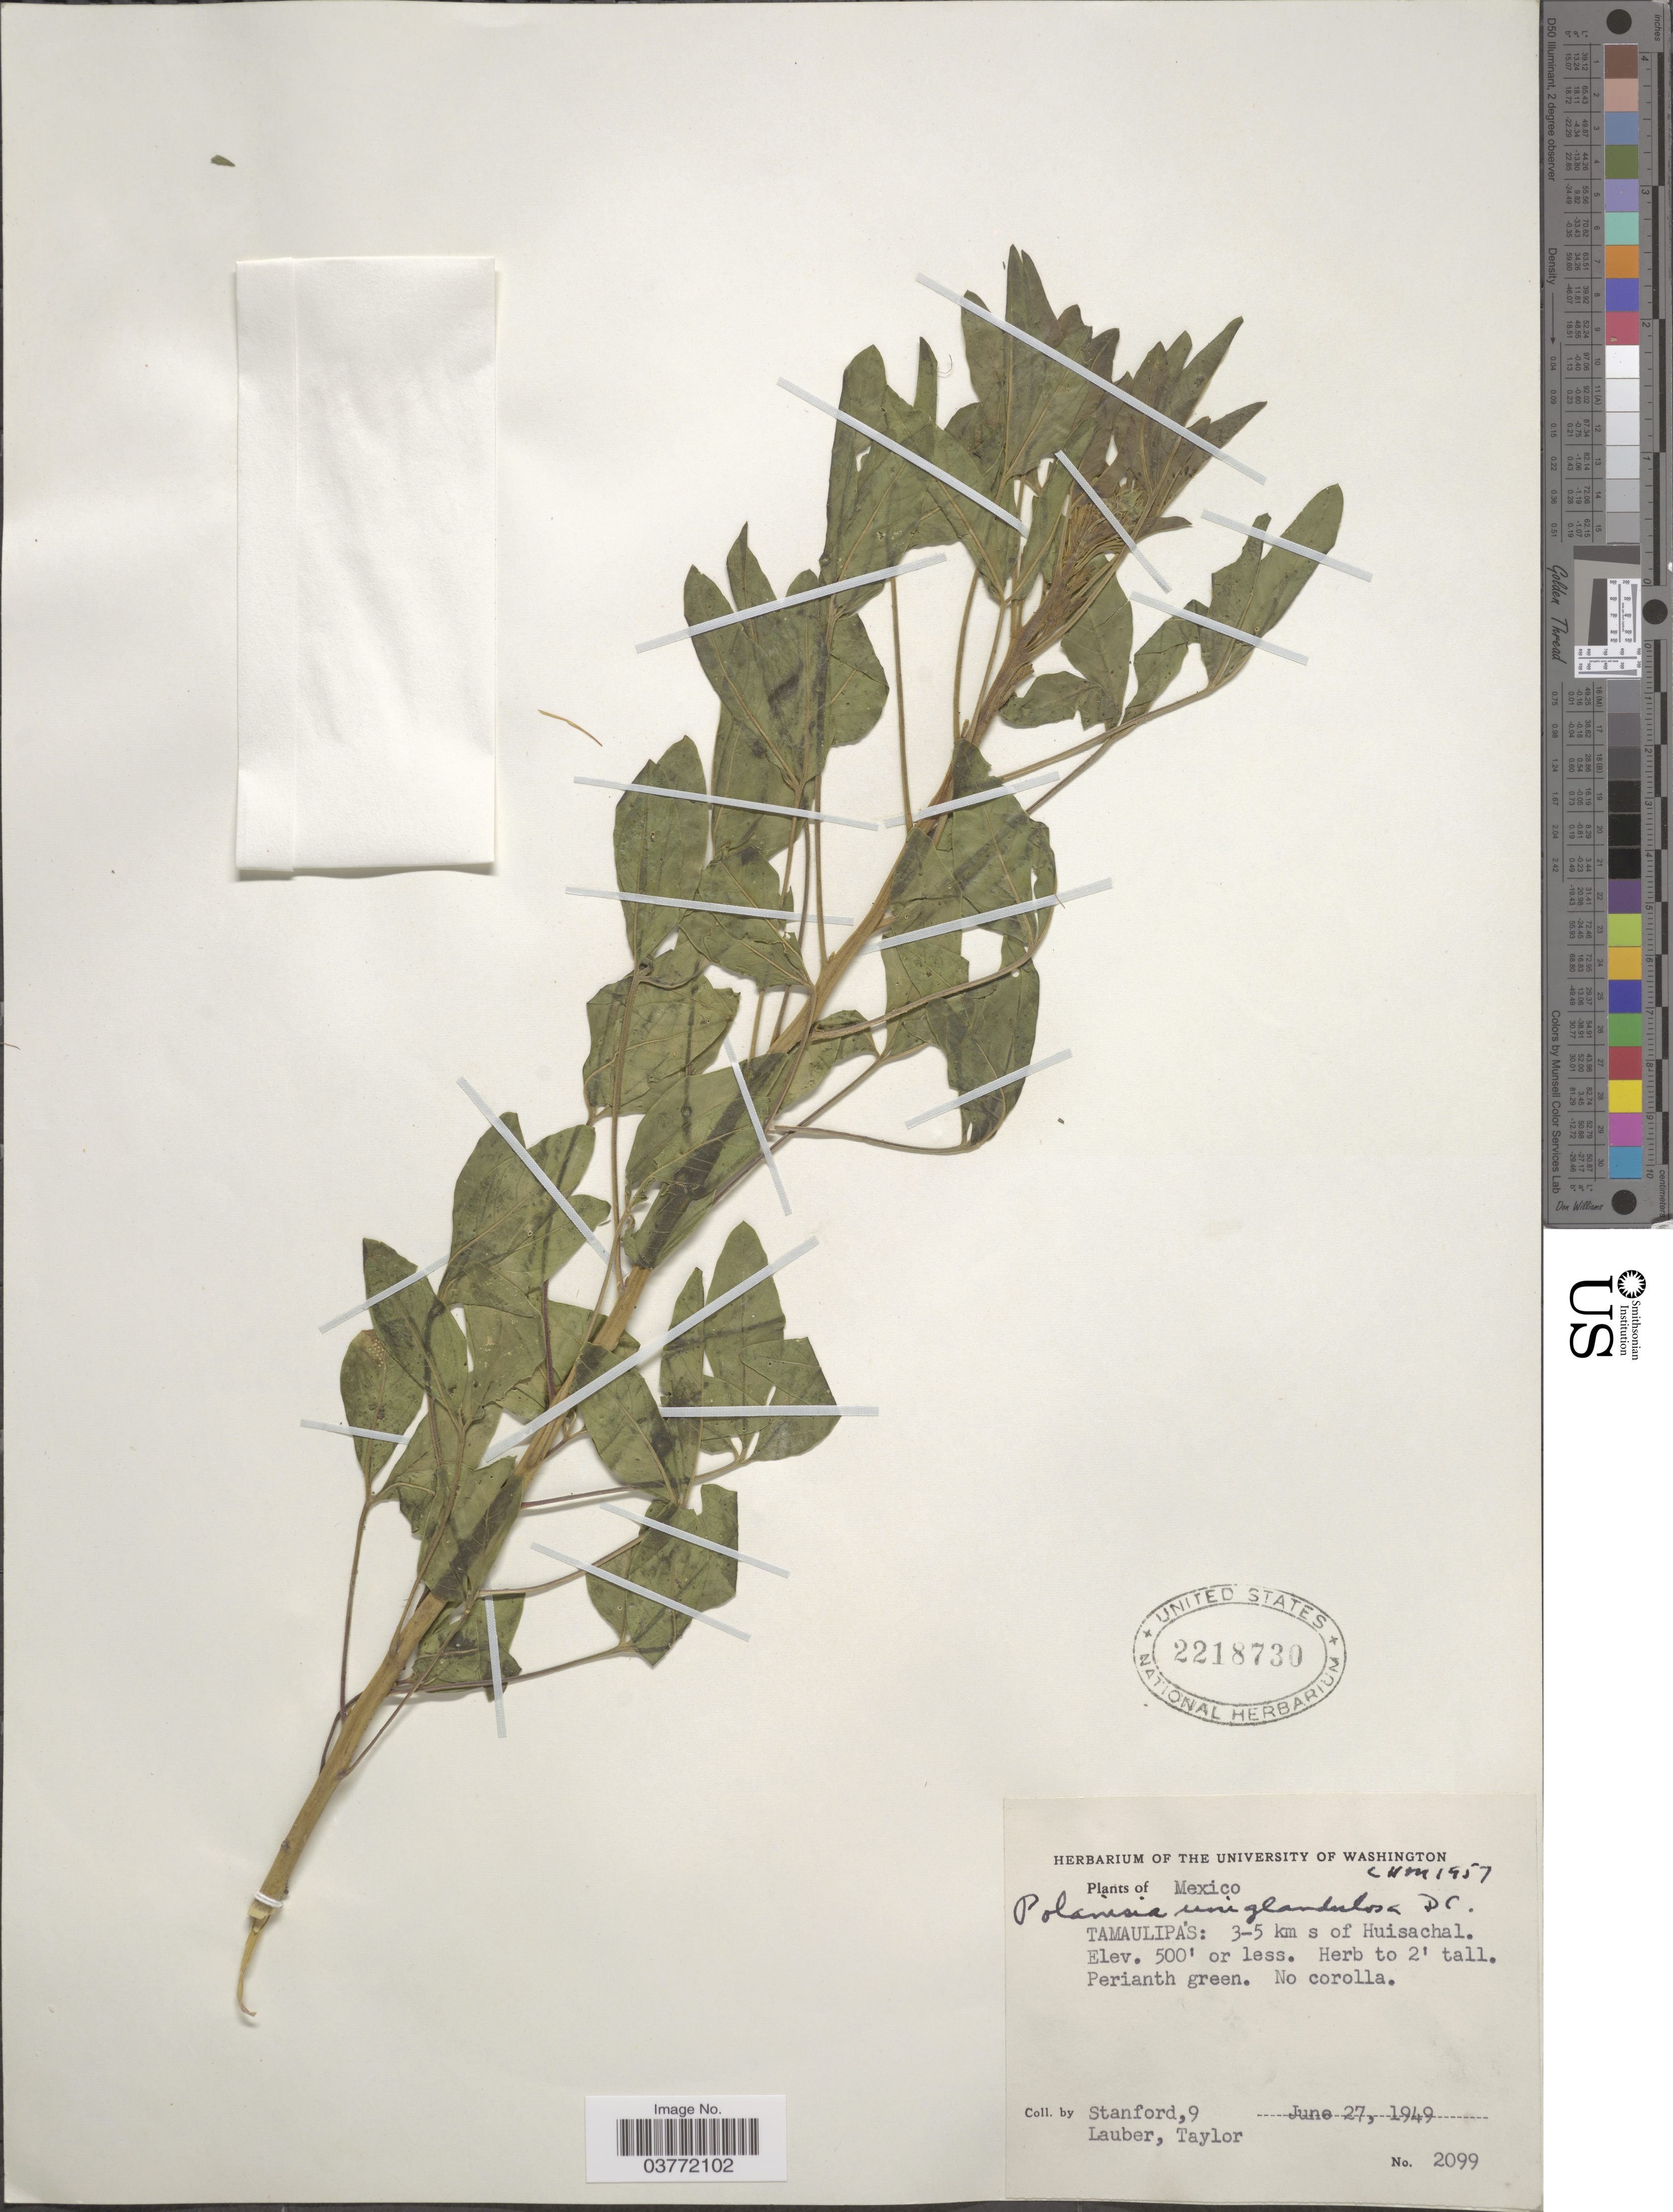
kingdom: Plantae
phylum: Tracheophyta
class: Magnoliopsida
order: Brassicales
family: Cleomaceae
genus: Polanisia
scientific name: Polanisia uniglandulosa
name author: (Cav.) DC.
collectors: -. Stanford, Lauber, -- & -- Taylor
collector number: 2099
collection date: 1949-06-27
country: Mexico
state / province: Tamaulipas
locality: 3-5 km s of Huisachal.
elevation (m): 152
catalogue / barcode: US 2218730